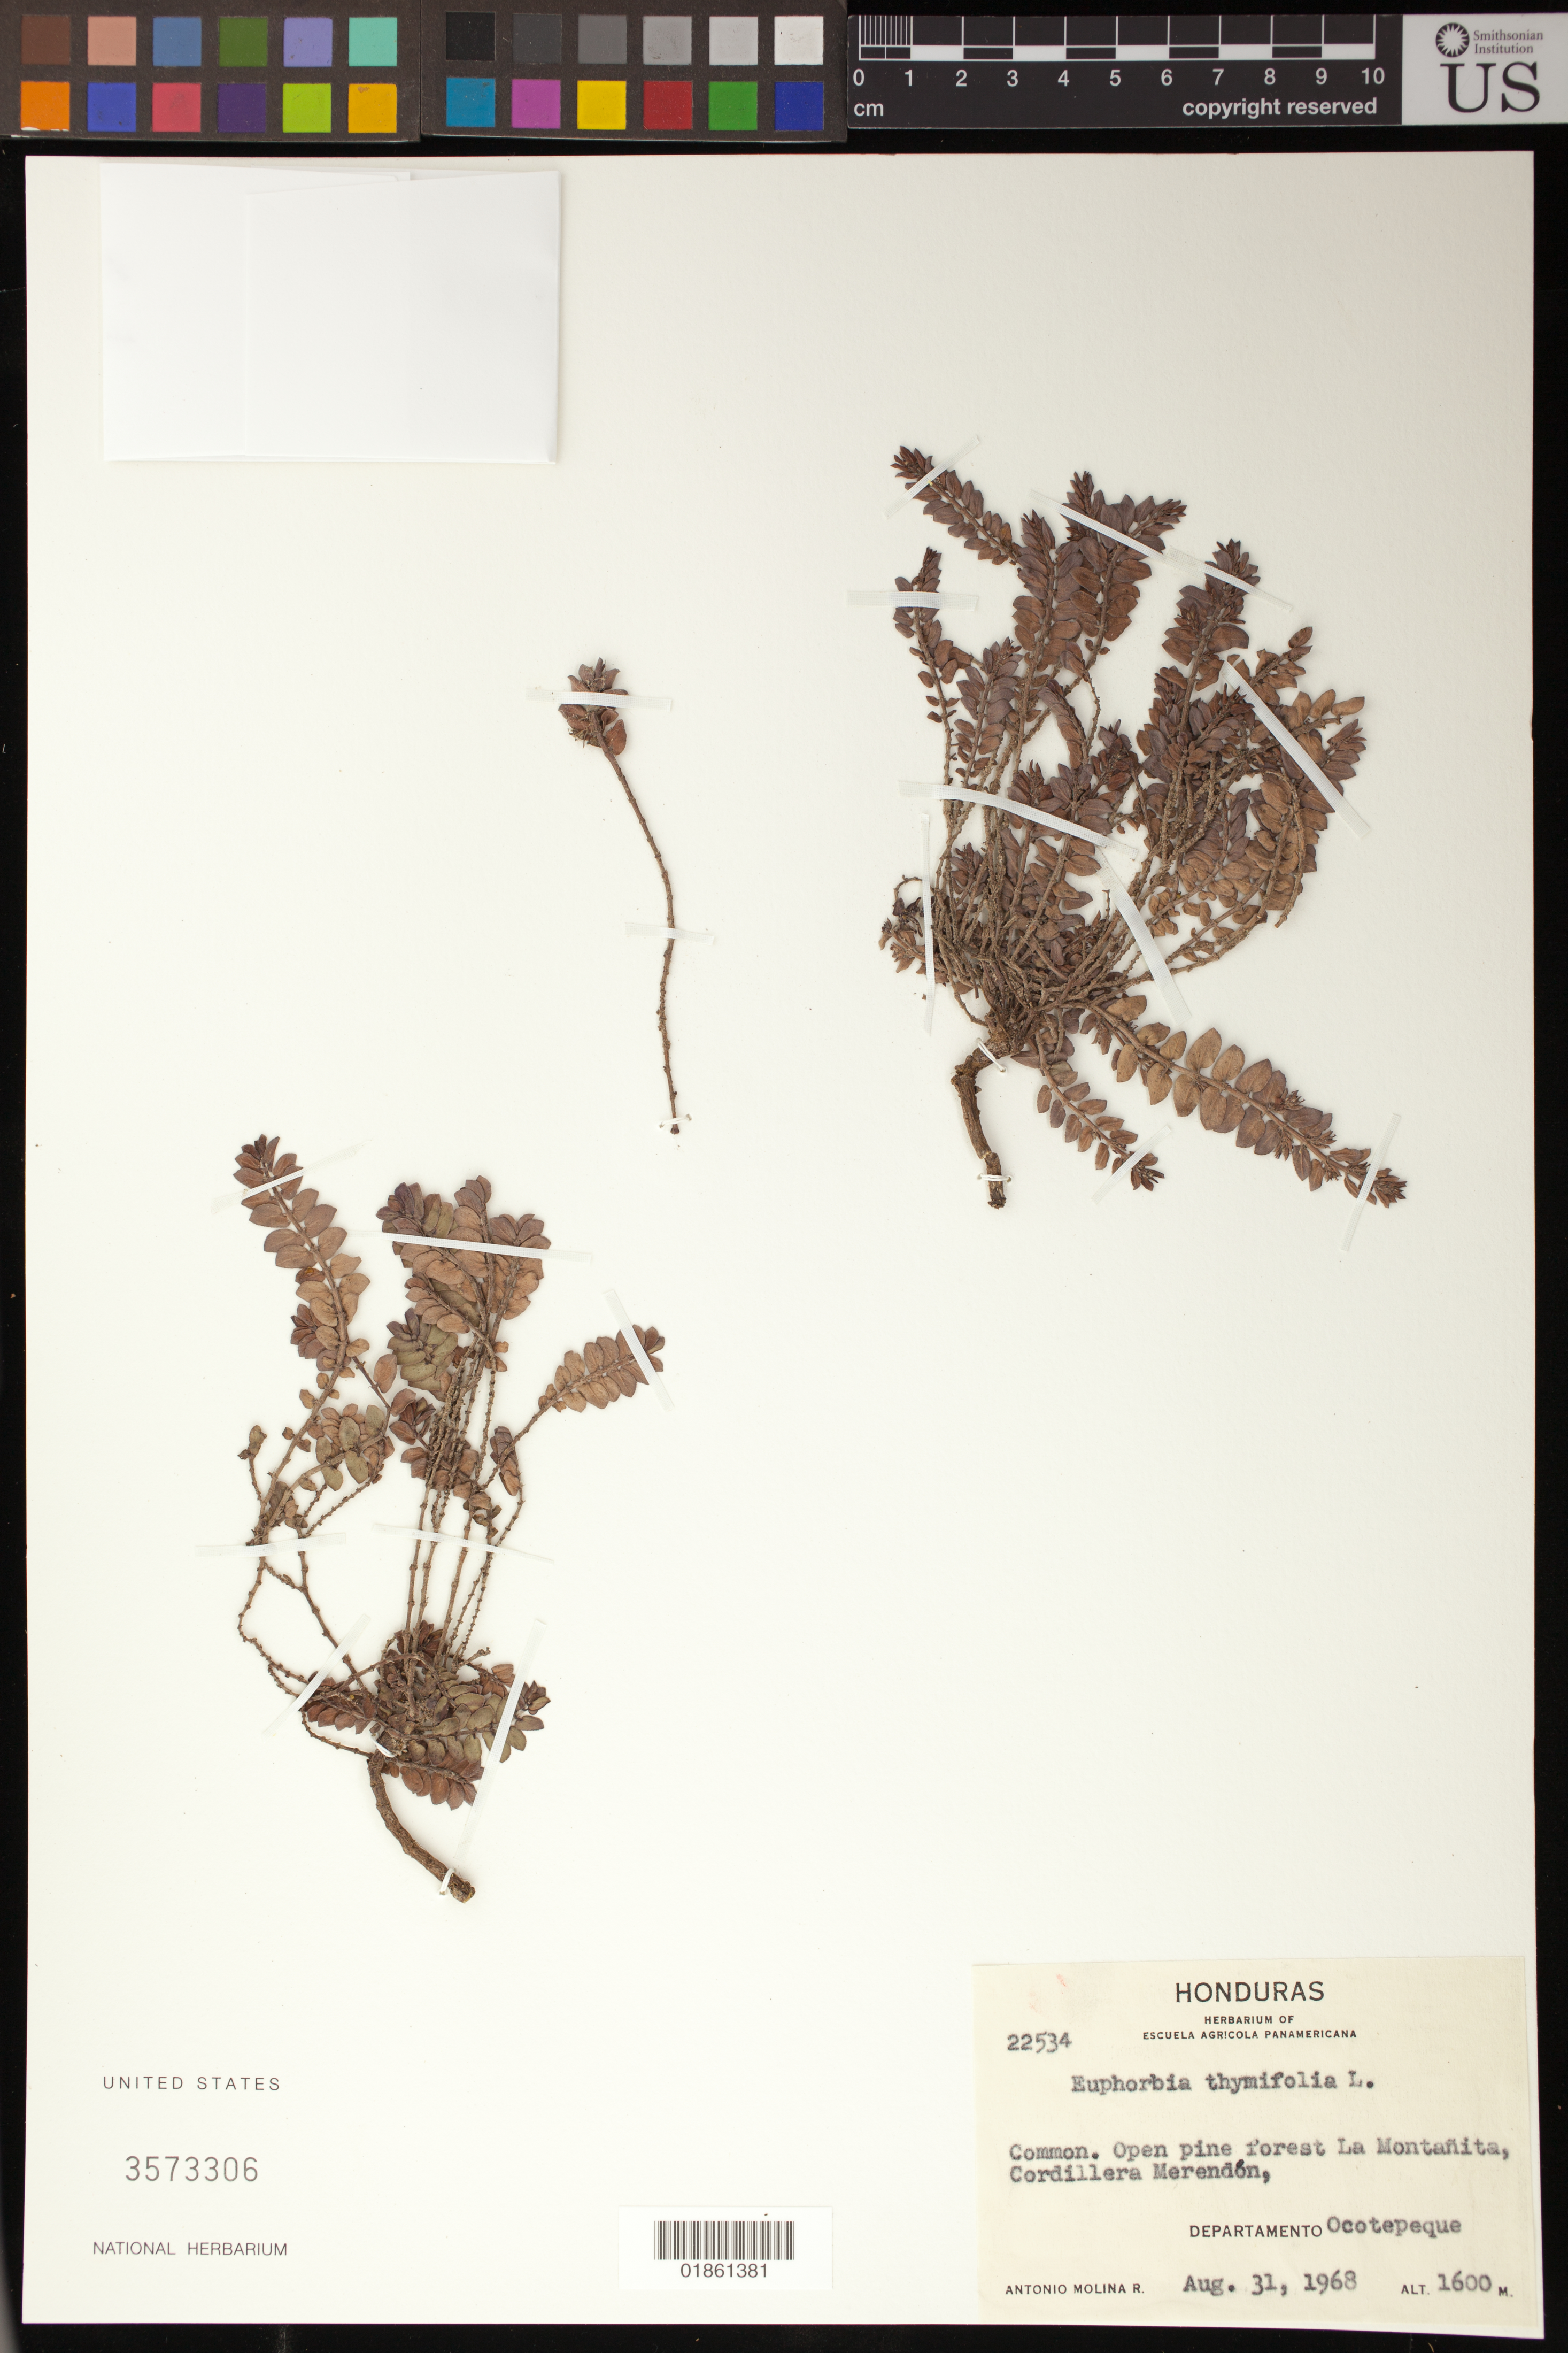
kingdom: Plantae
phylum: Tracheophyta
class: Magnoliopsida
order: Malpighiales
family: Euphorbiaceae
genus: Euphorbia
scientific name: Euphorbia thymifolia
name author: L.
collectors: A. Molina R.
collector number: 22534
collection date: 1968-08-31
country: Honduras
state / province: Ocotepeque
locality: Open pine forest La Montanita, Cordillera Merendon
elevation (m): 1600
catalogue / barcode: US 3573306